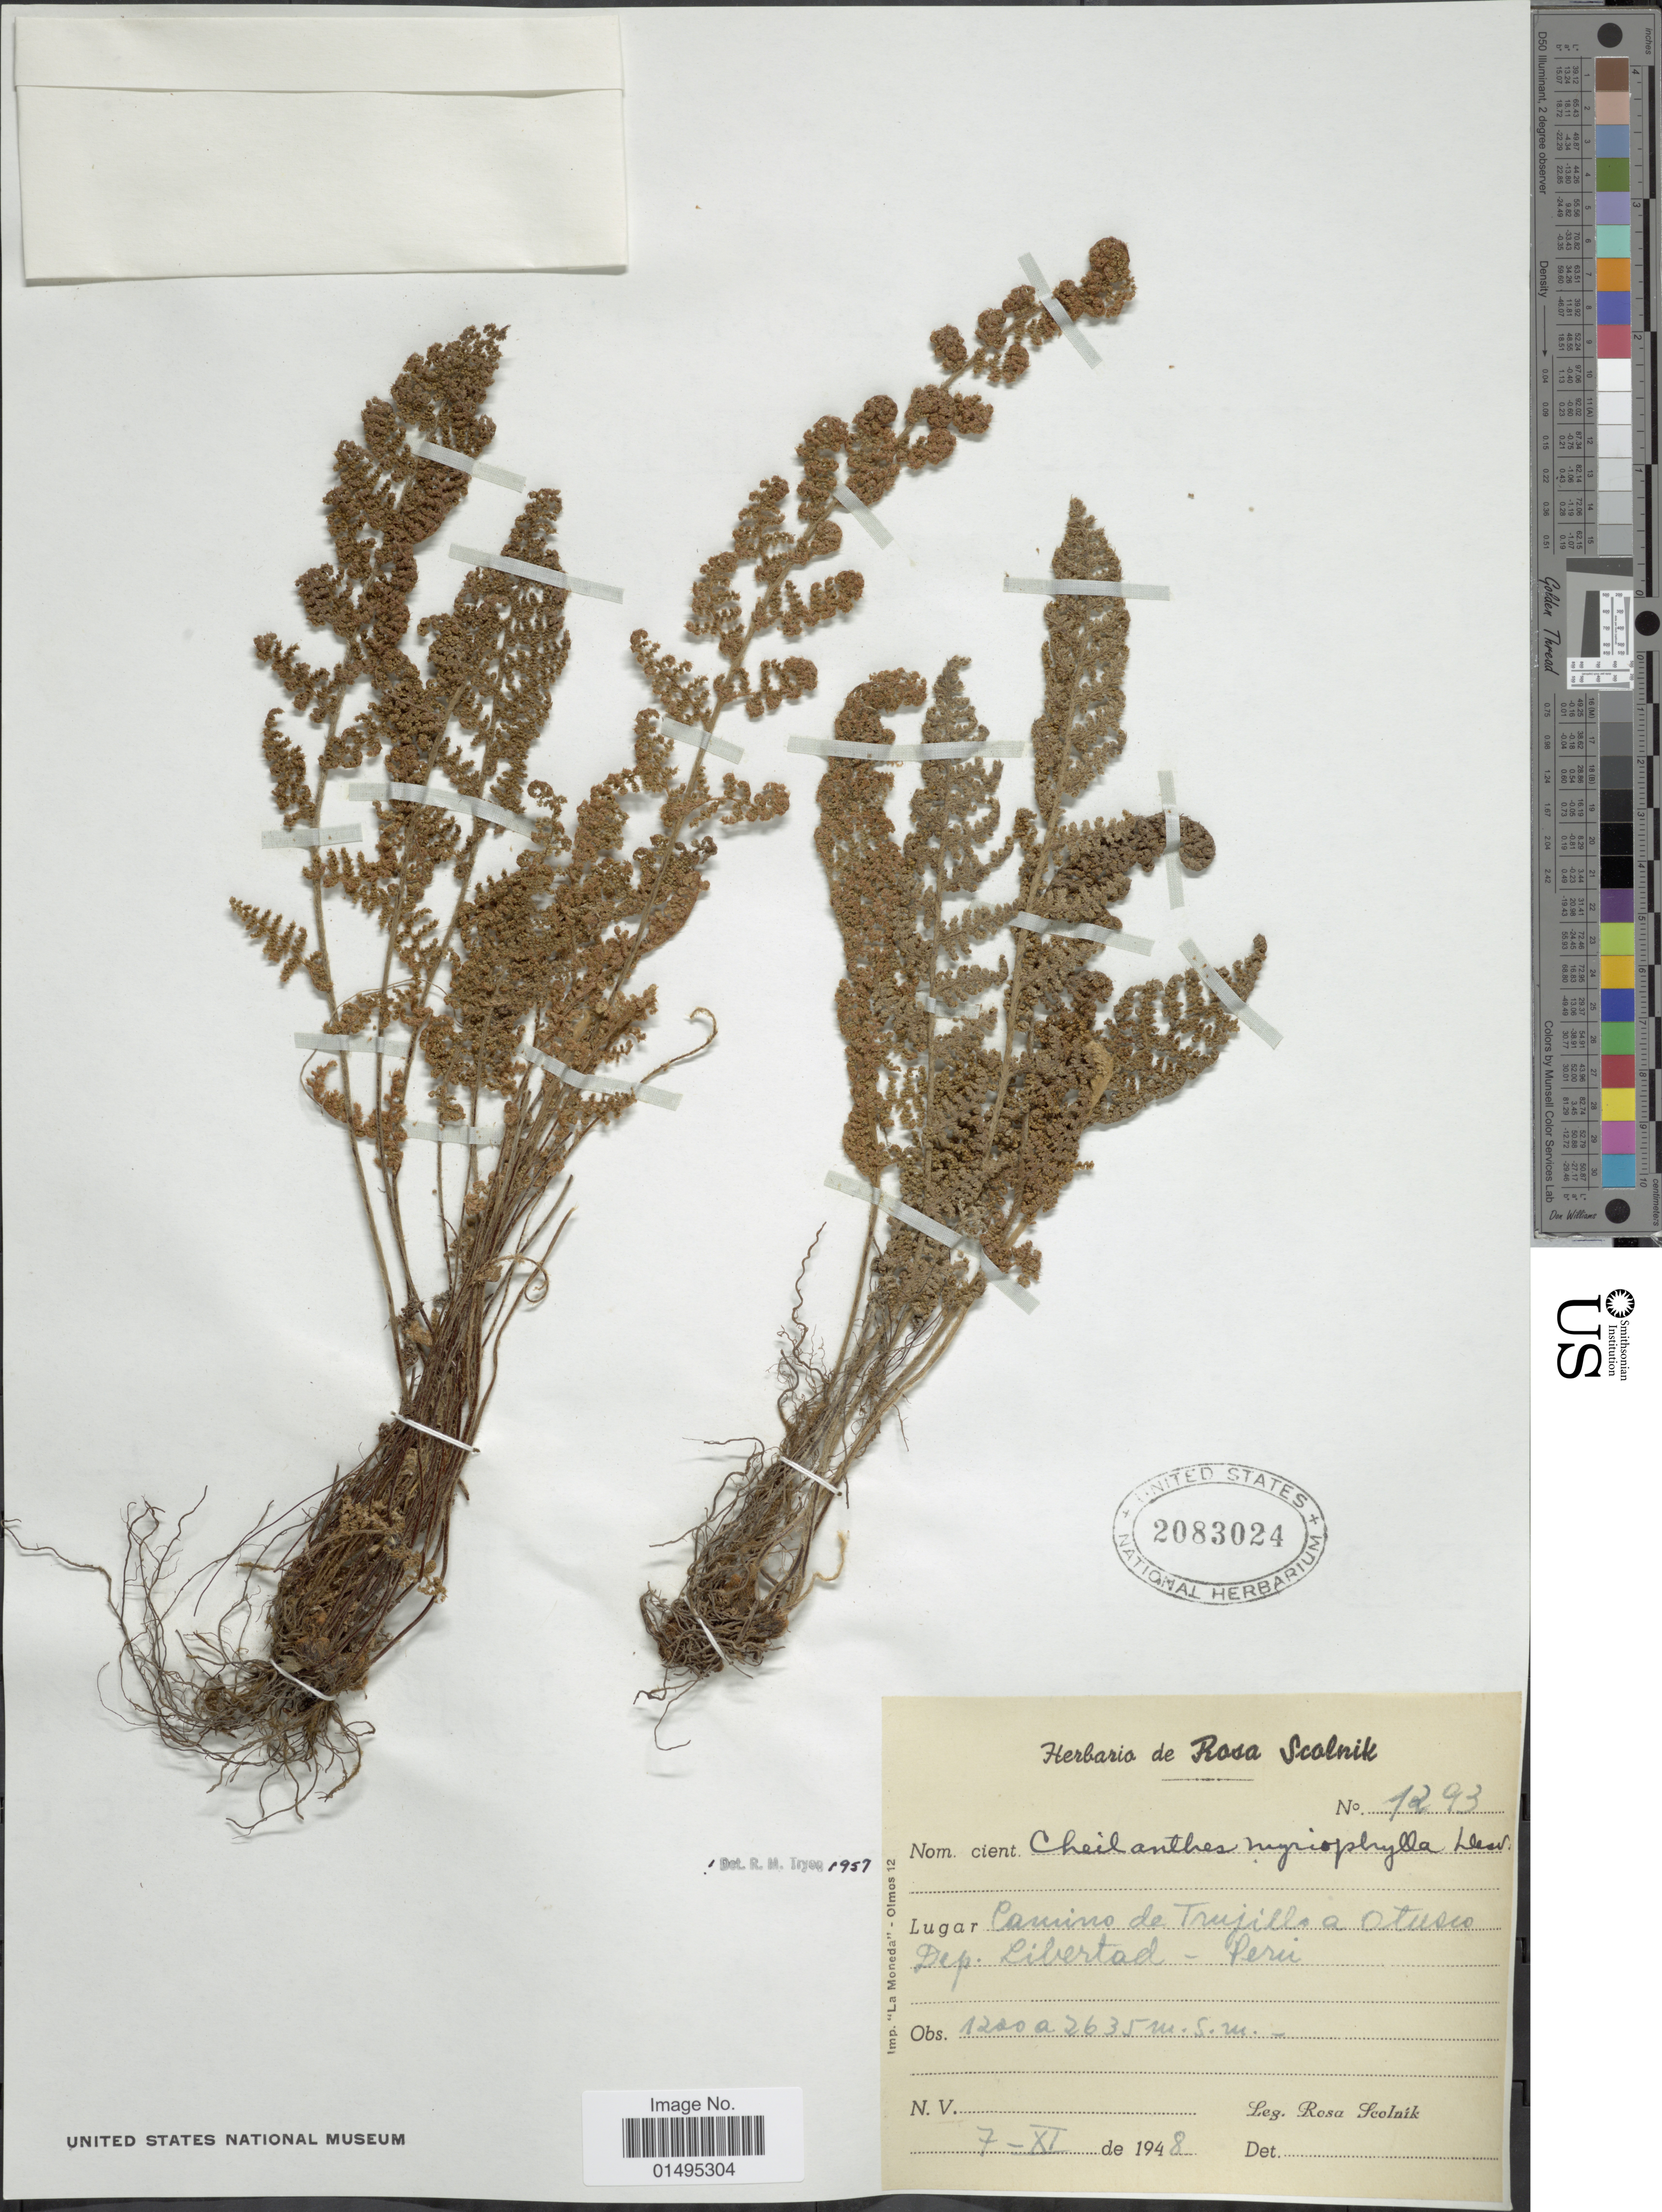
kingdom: Plantae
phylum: Tracheophyta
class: Polypodiopsida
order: Polypodiales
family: Pteridaceae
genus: Myriopteris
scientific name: Myriopteris myriophylla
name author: (Desv.) J. Sm.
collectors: R. Scolnik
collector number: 1293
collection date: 1948-11-07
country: Peru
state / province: La Libertad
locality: Camino de Trujillo a Otusco, Dep. Libertad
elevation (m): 1200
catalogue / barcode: US 2083024